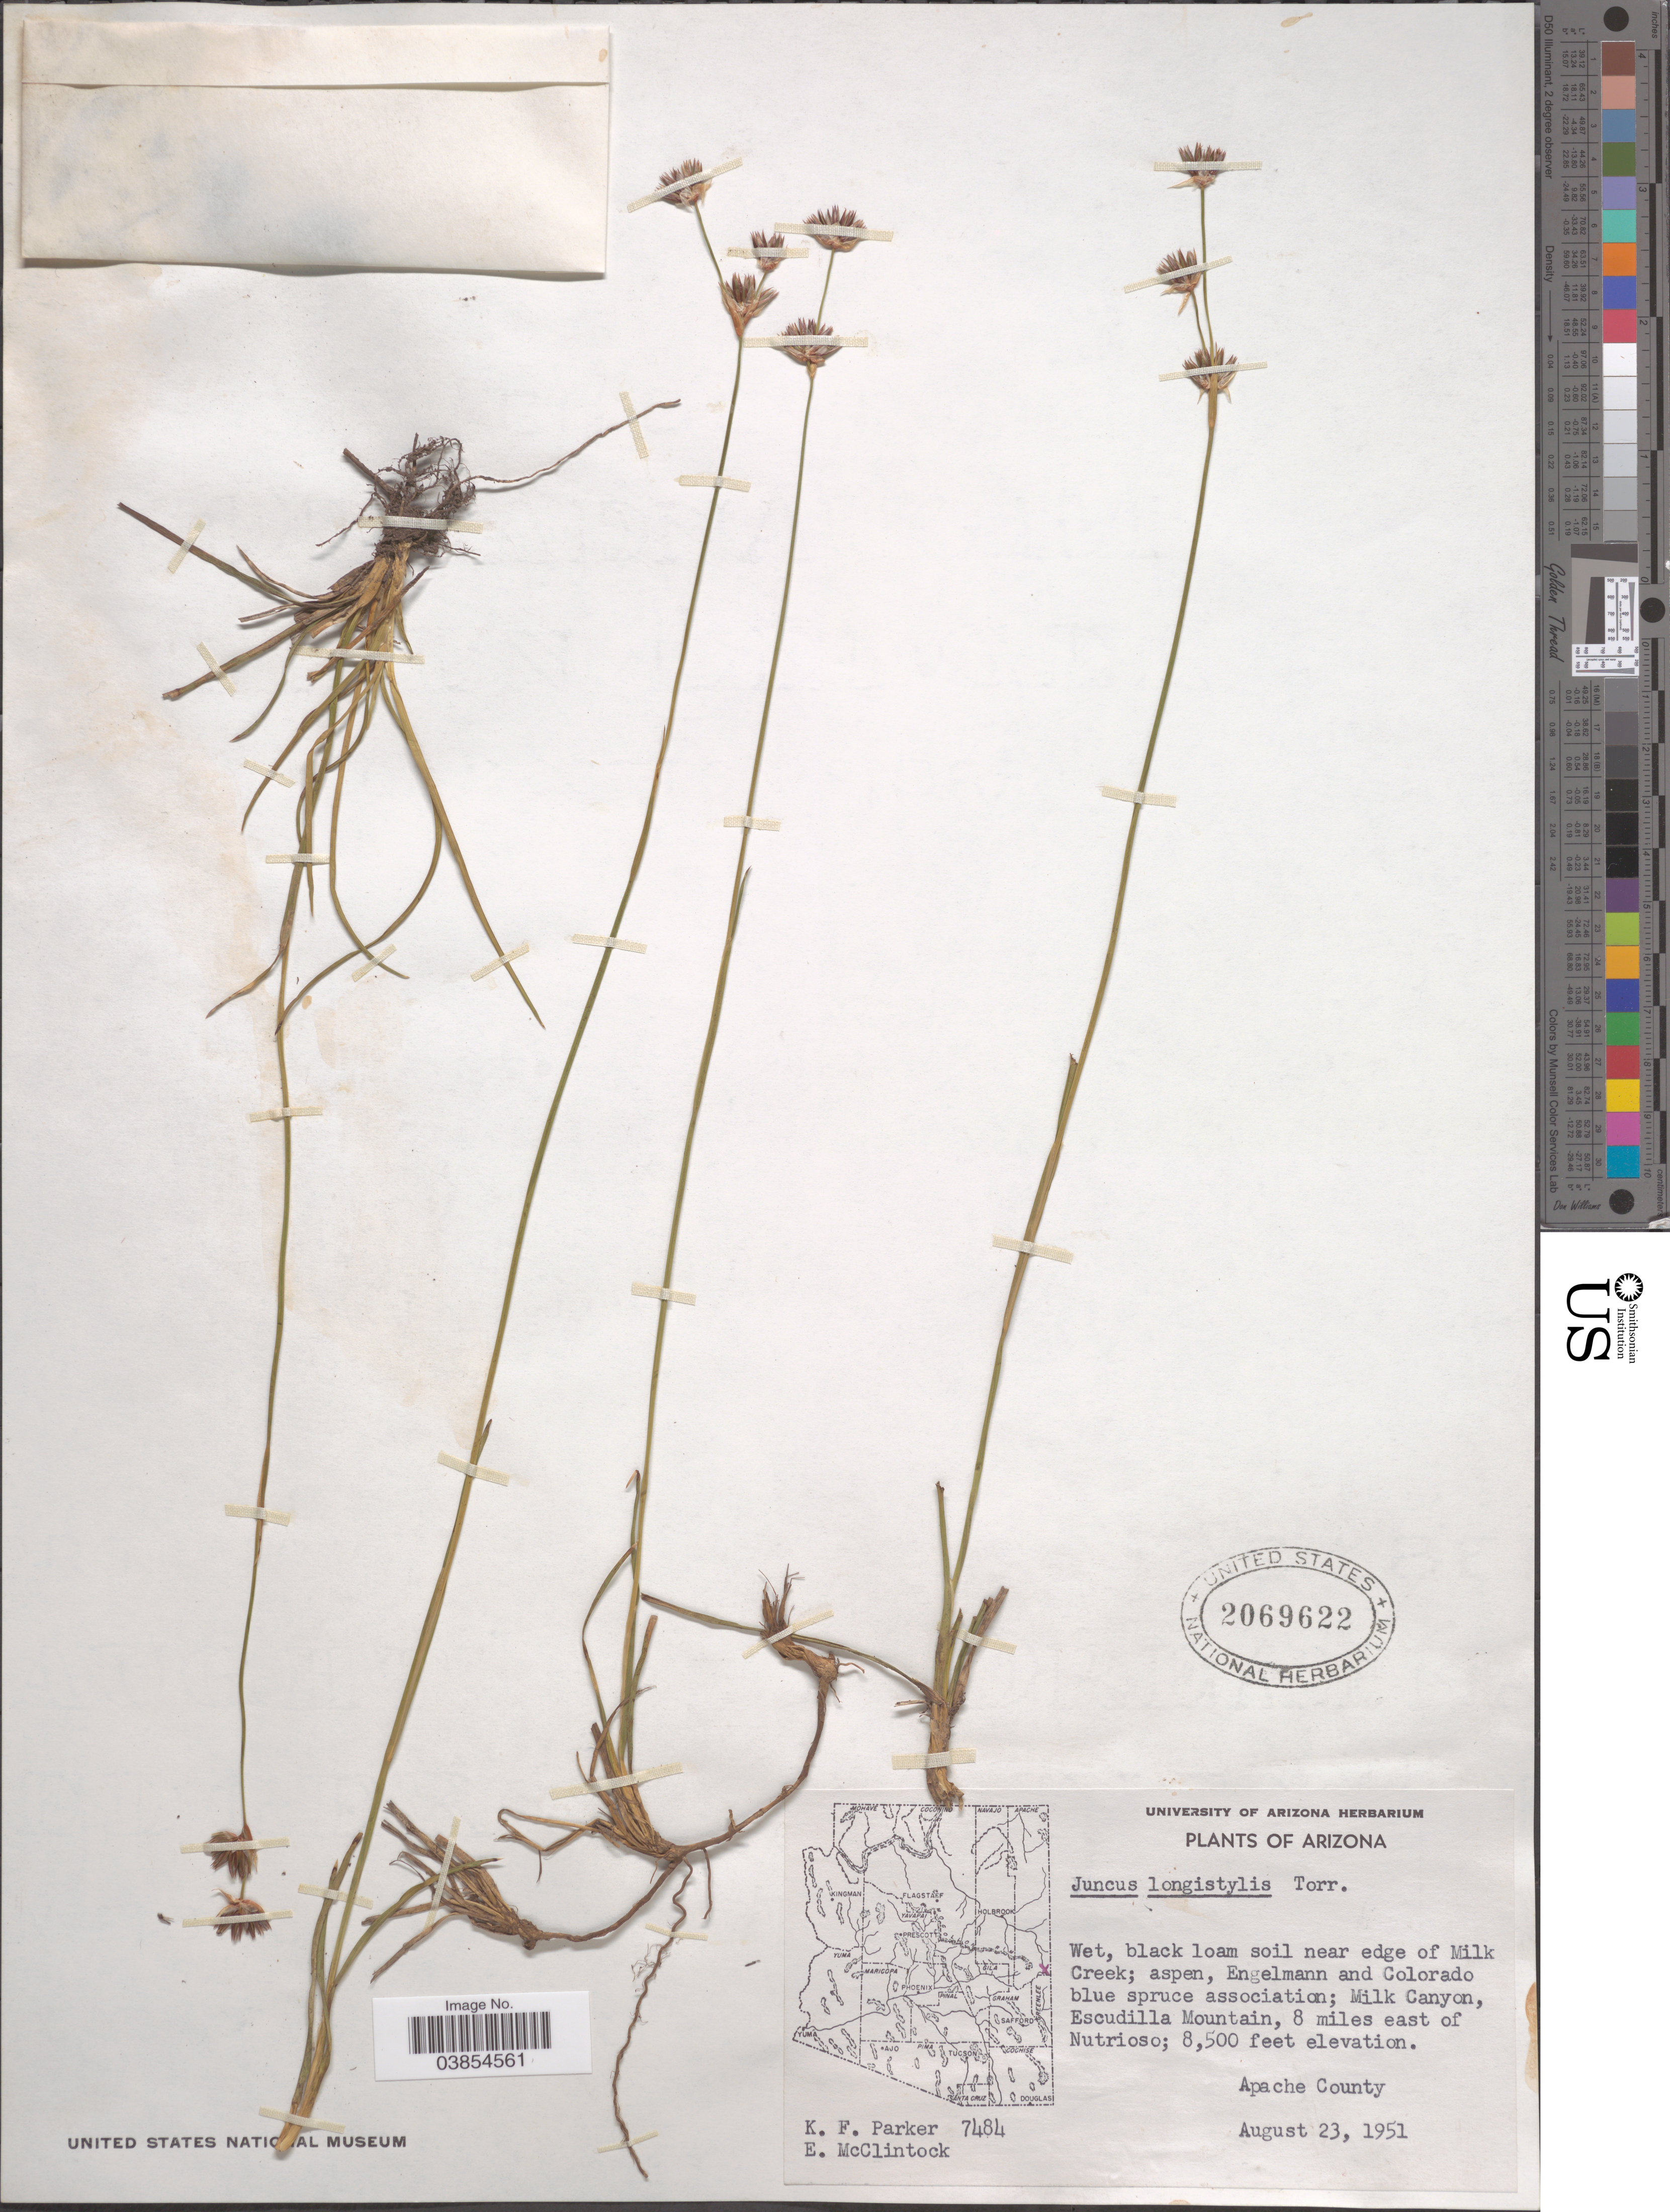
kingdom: Plantae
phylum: Tracheophyta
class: Liliopsida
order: Poales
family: Juncaceae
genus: Juncus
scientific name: Juncus longistylis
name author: Torr.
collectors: K. F. Parker & E. McClintock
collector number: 7484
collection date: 1951-08-23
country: United States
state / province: Arizona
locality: Near edge of Milk Creek; aspen, Engelmann and Colorado blue spruce association; Milk Canyon, Escudilla Mountain, 8 miles east of Nutrioso; Apache County.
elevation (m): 2591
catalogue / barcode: US 2069622